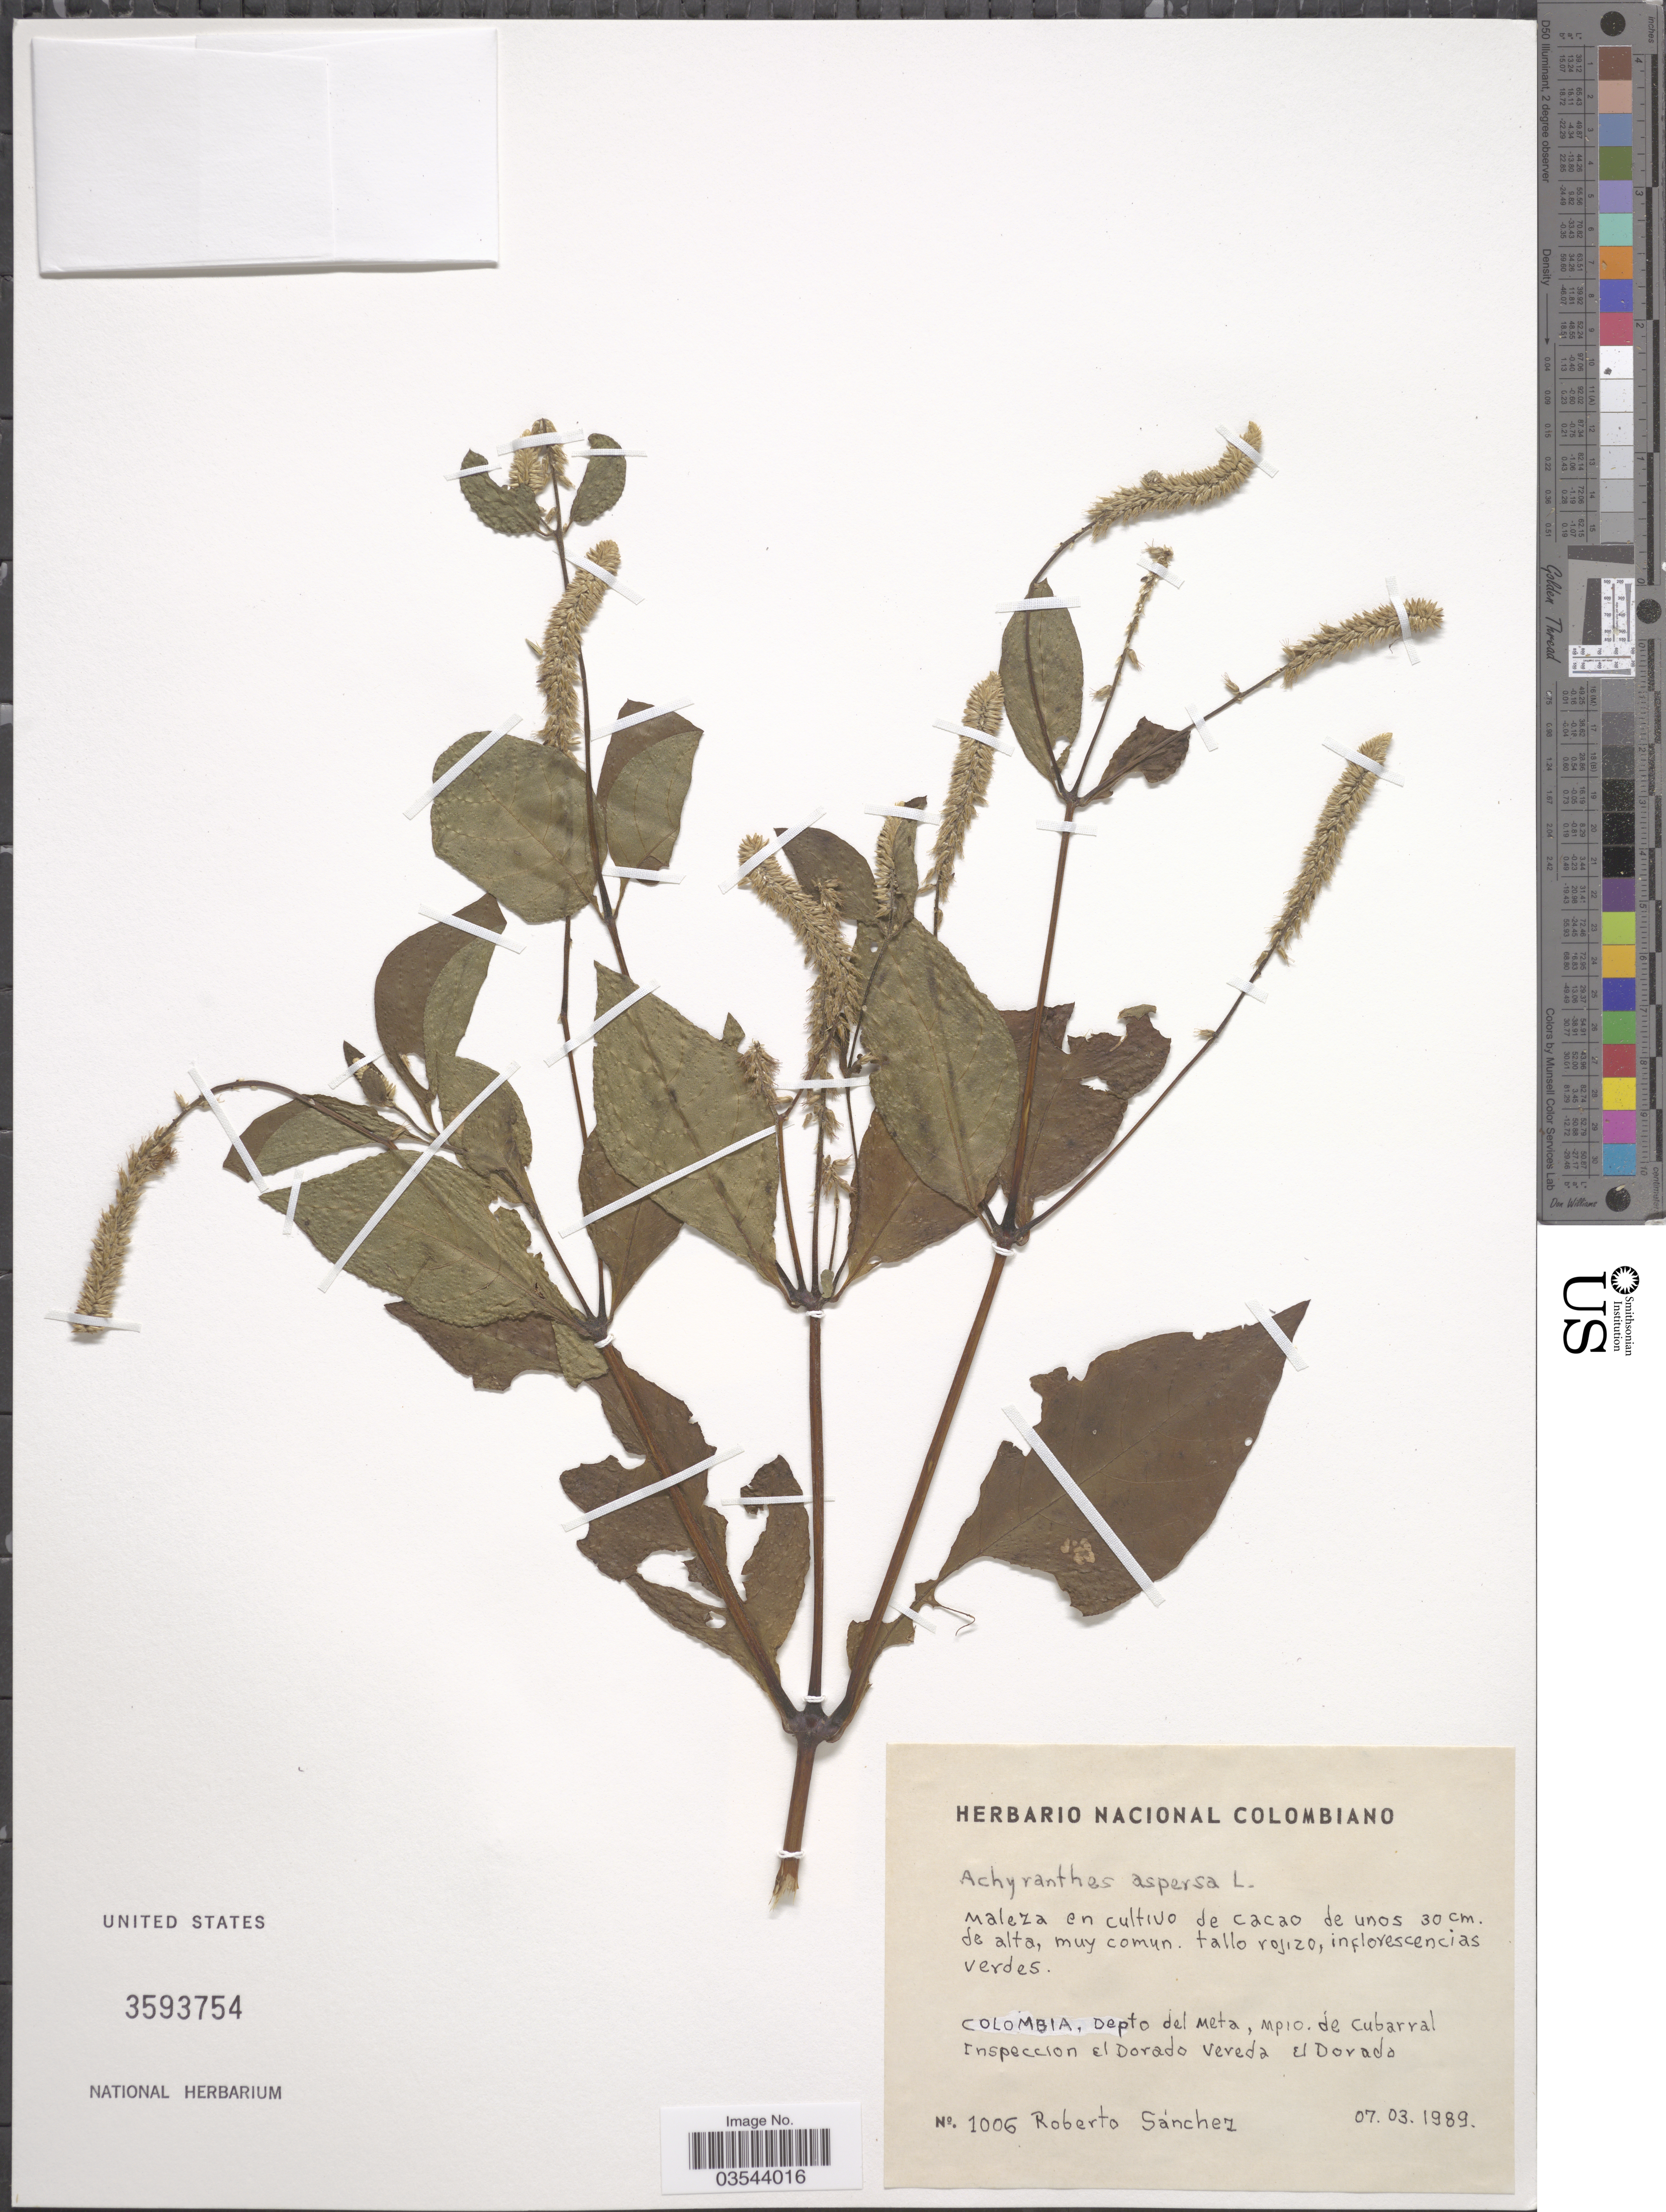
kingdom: Plantae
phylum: Tracheophyta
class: Magnoliopsida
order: Caryophyllales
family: Amaranthaceae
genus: Achyranthes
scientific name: Achyranthes aspera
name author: L.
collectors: R. Sánchez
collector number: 1006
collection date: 1989-03-07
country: Colombia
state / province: Meta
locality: Depto del Meta, mpio, de cubarral. Inspeccion El Dorado Vereda El Dorado.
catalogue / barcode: US 3593754